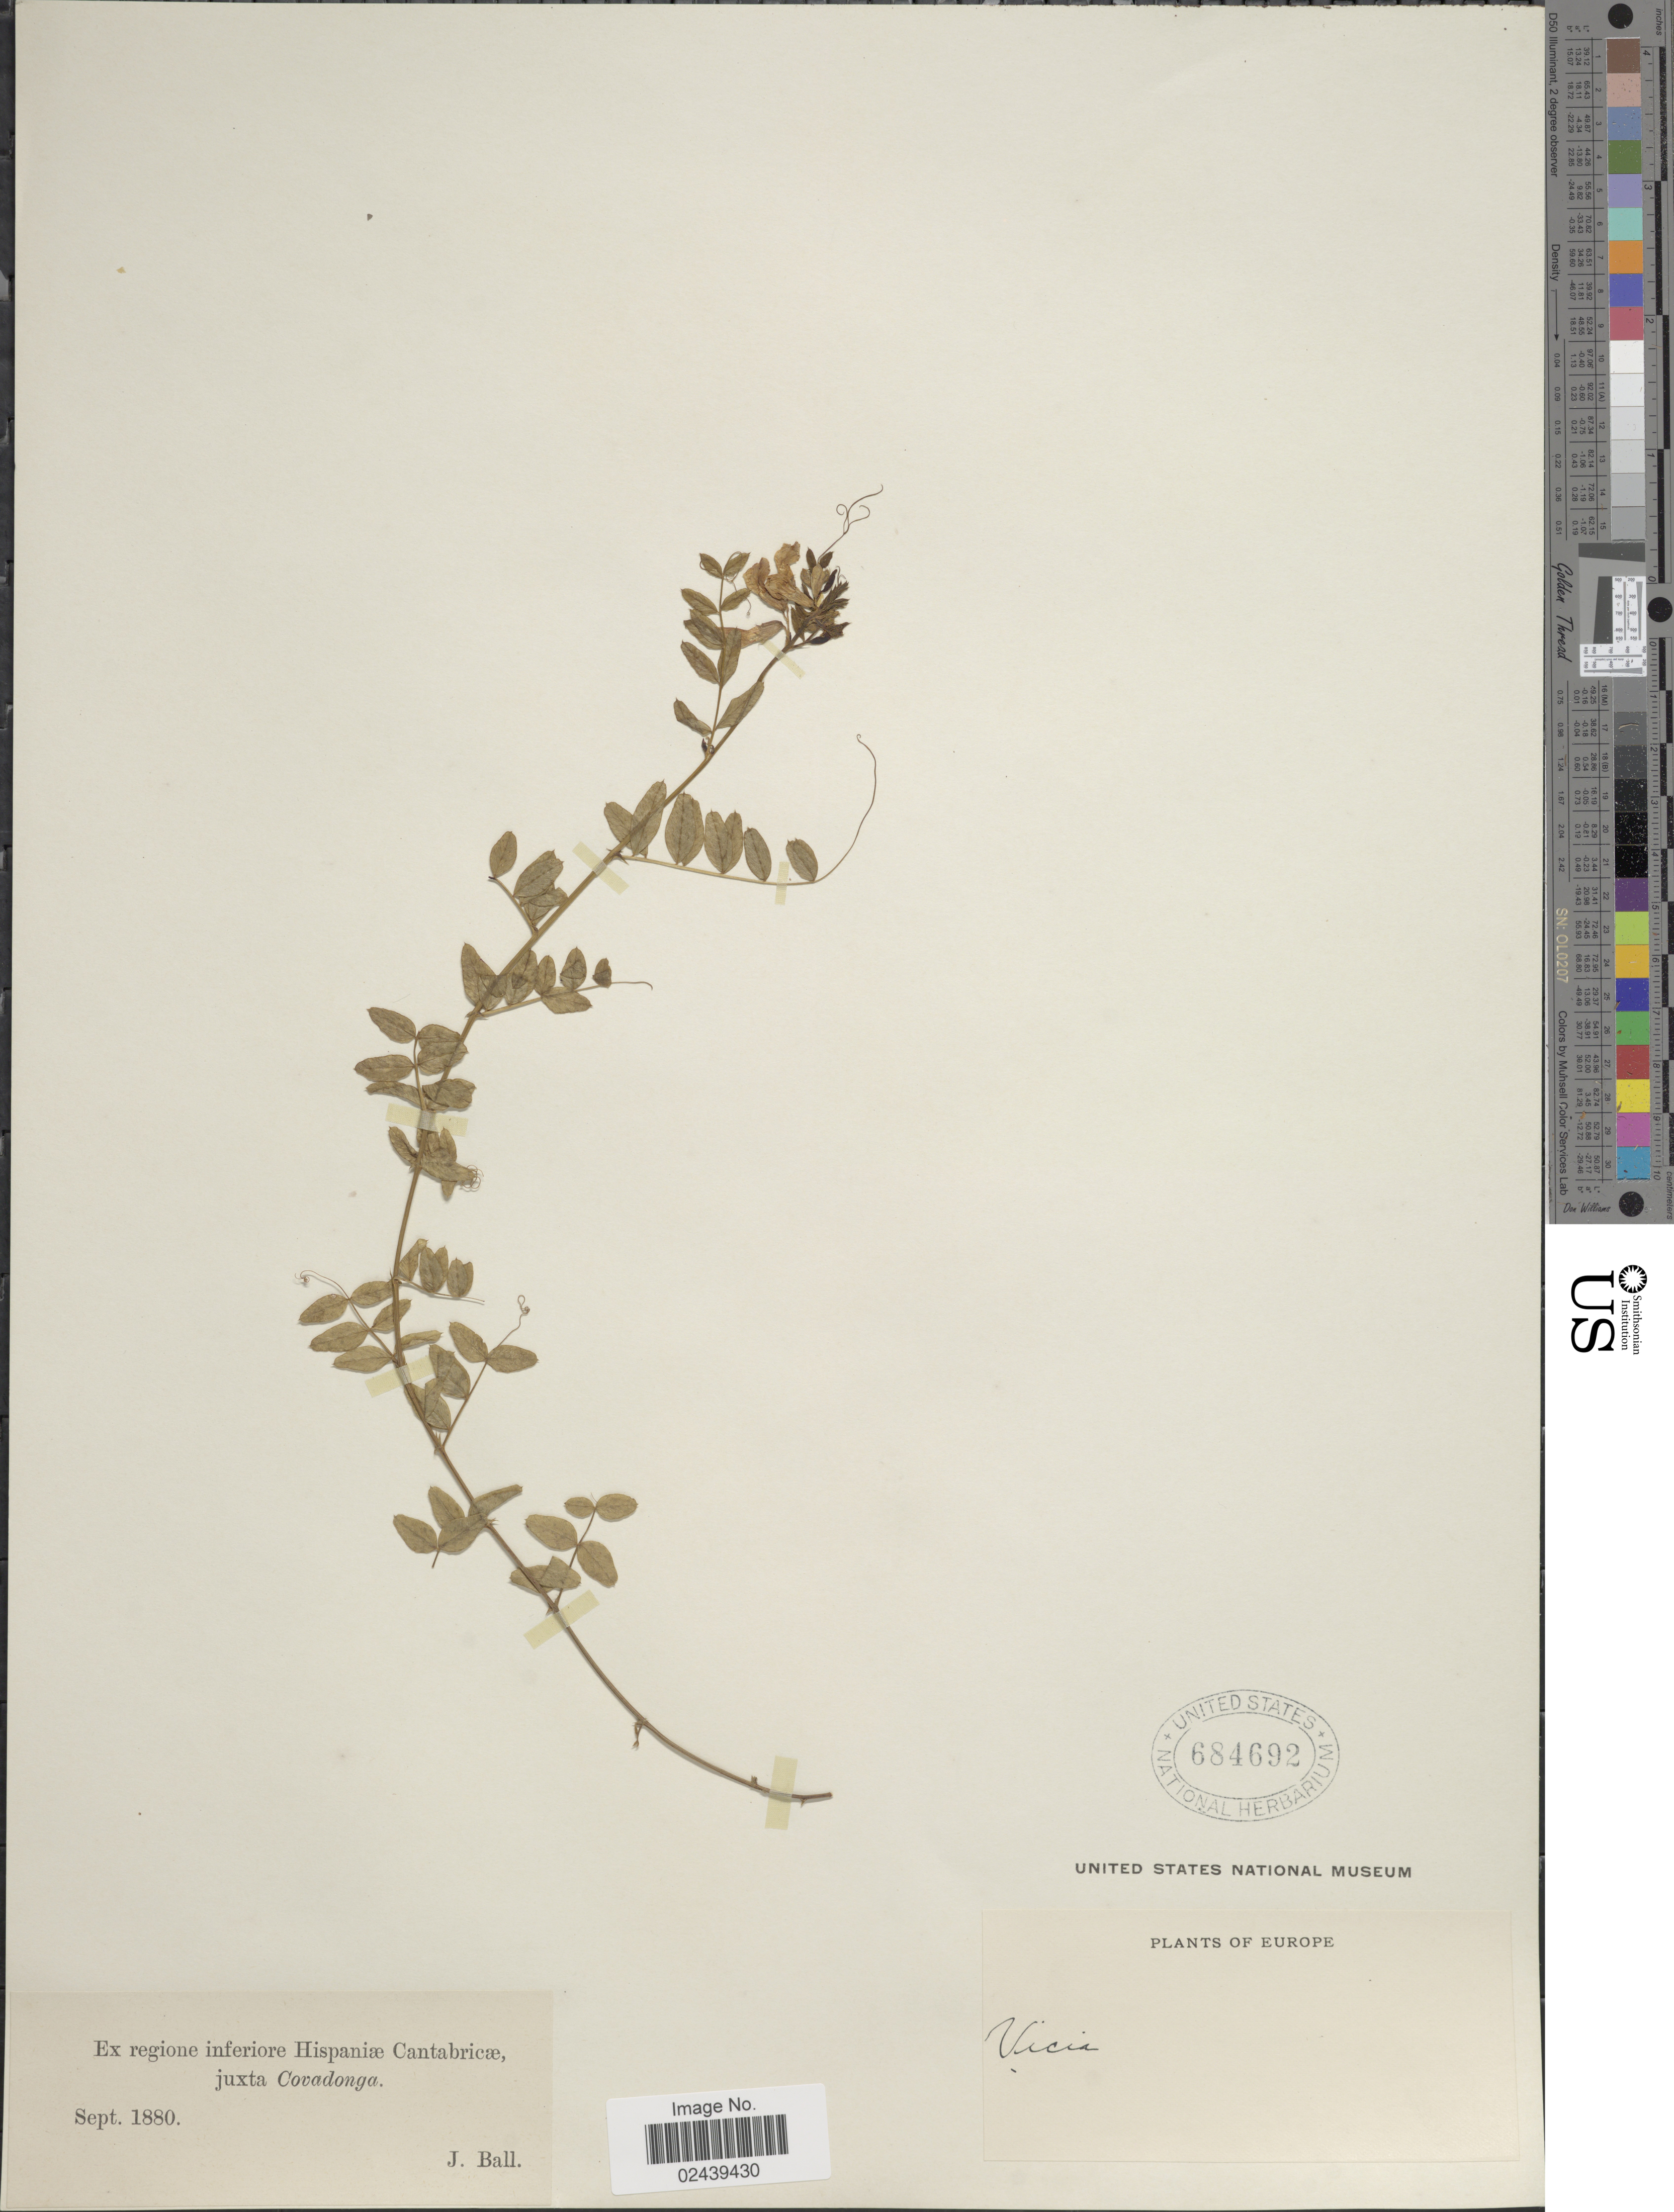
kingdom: Plantae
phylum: Tracheophyta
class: Magnoliopsida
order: Fabales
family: Fabaceae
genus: Vicia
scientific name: Vicia sp.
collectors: J. Ball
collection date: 1880-09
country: Spain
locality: Ex regione inferiore Hispaniae Cantabricae juxta Covadonga, Europe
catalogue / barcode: US 684692